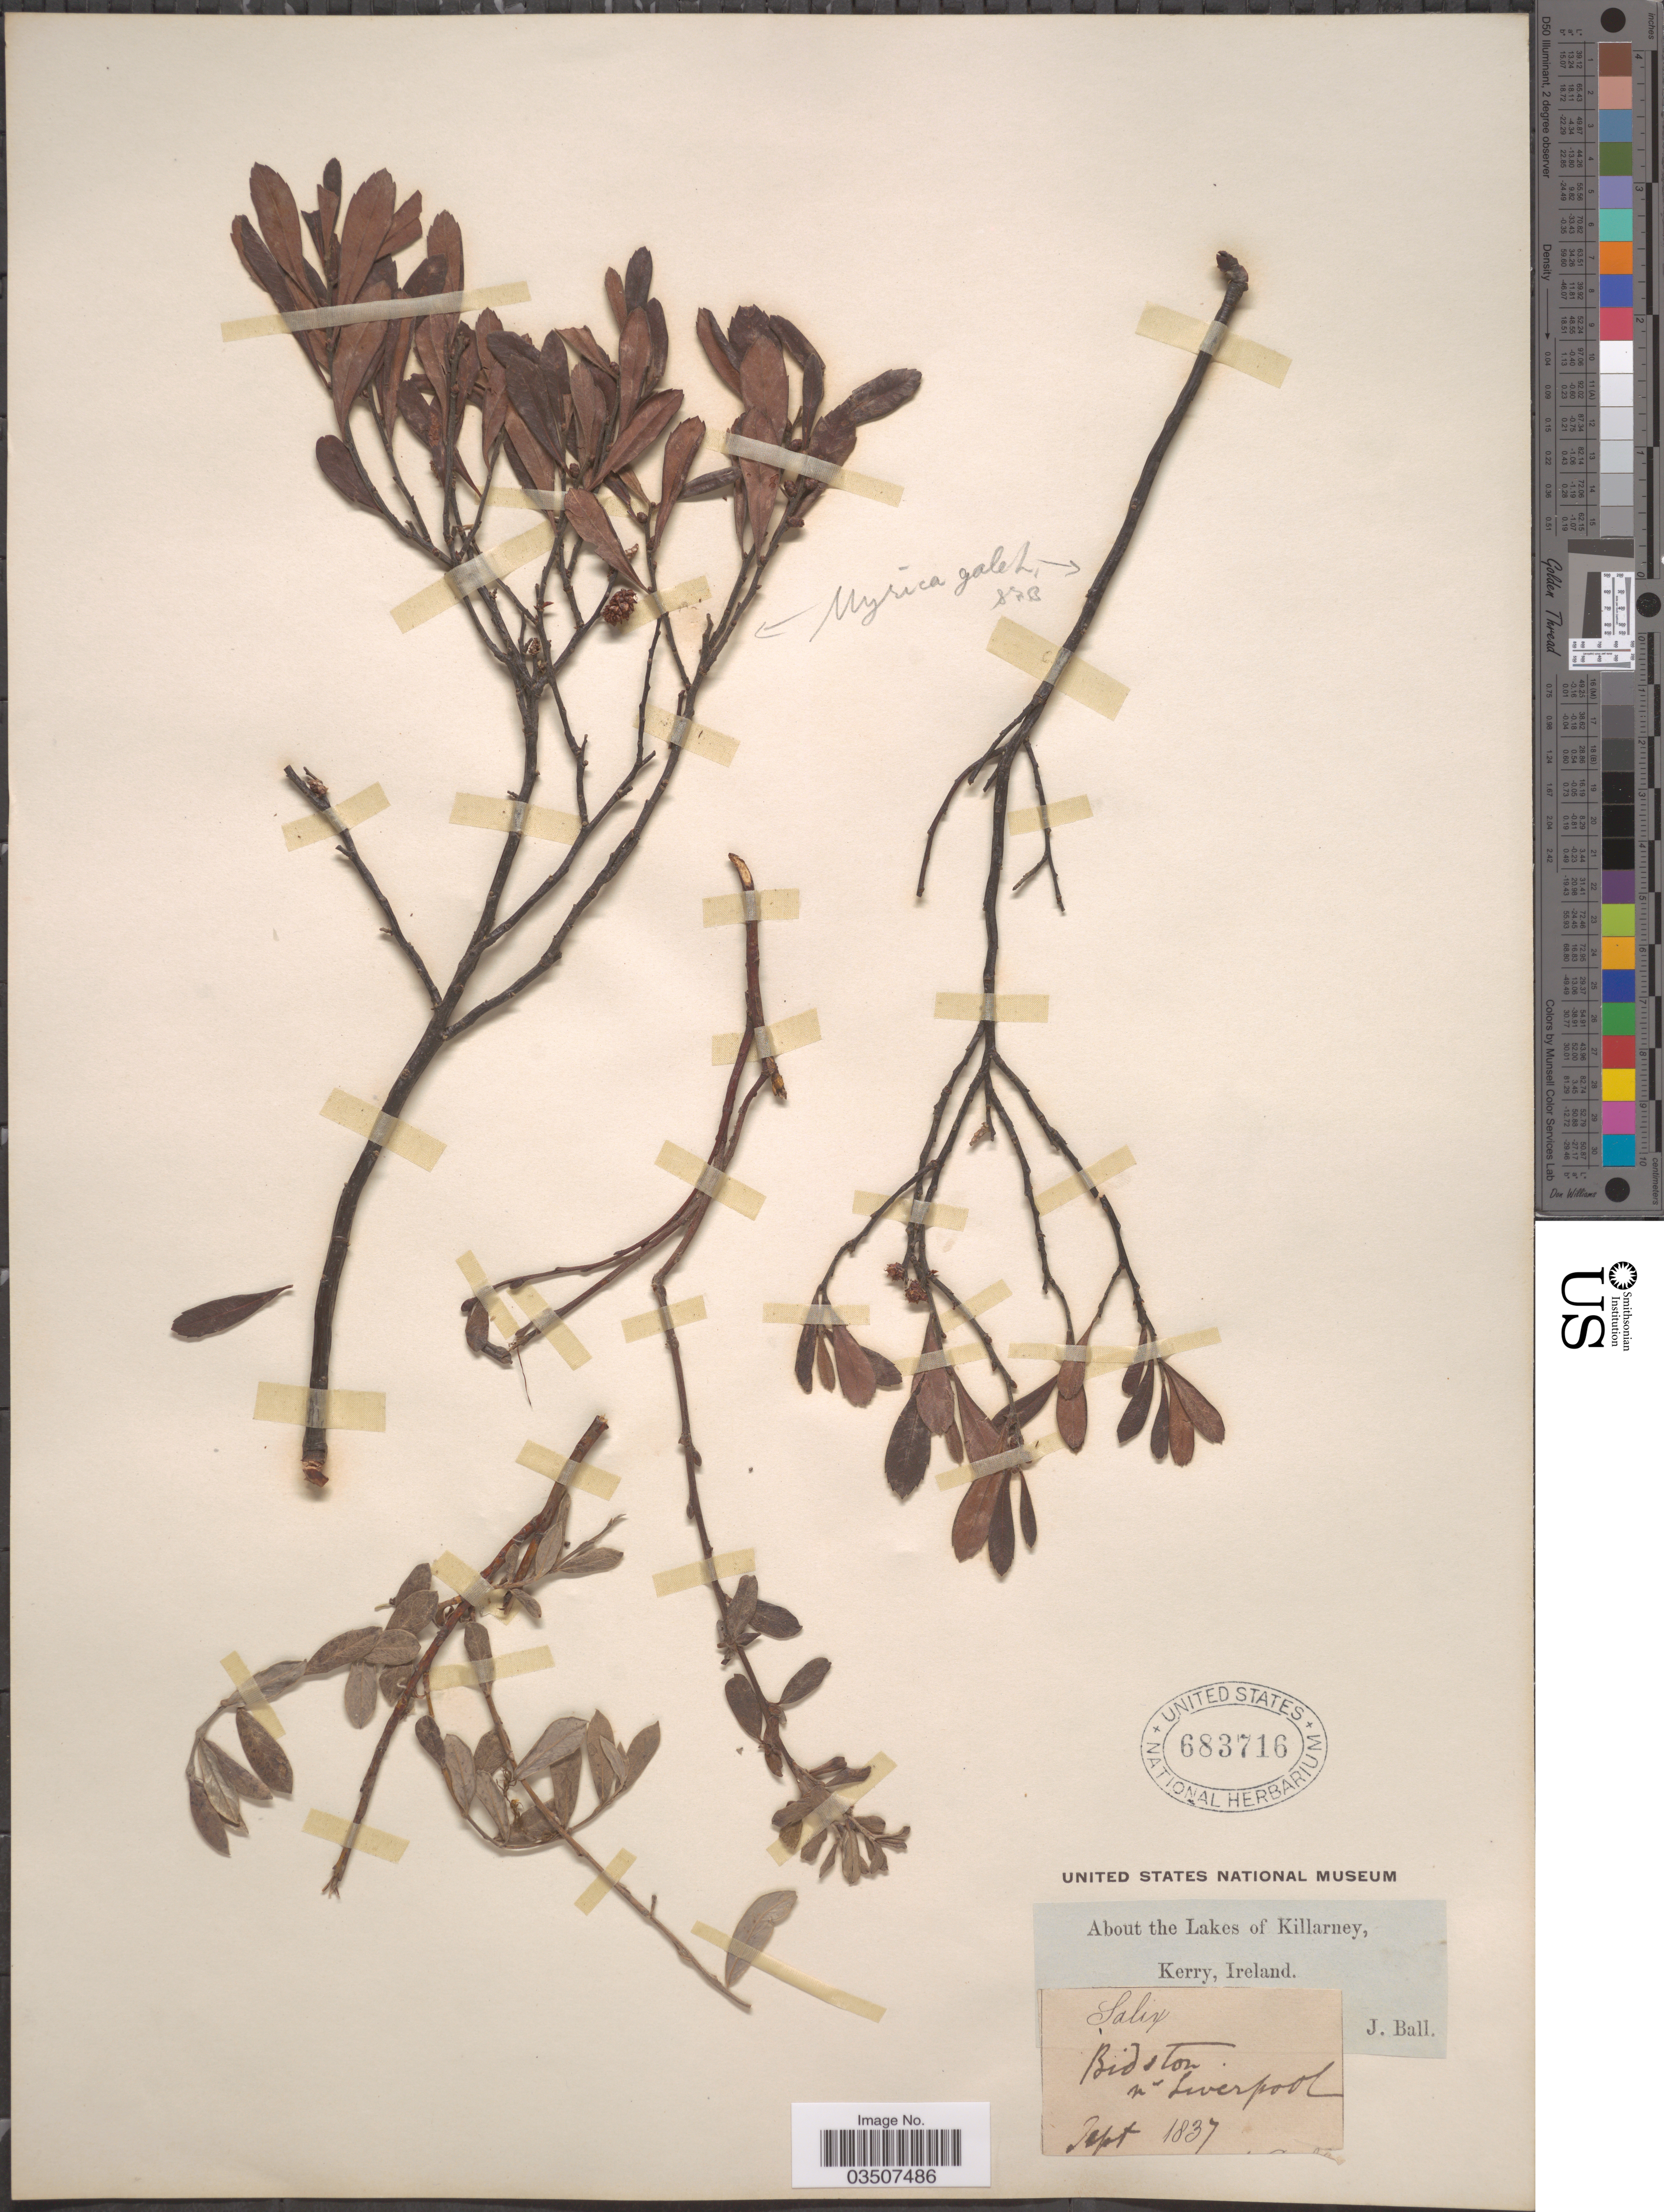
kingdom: Plantae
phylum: Tracheophyta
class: Magnoliopsida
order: Malpighiales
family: Salicaceae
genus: Salix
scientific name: Salix cordata x S. sericea Marshall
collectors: J. Ball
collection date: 1837-09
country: Ireland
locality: About the Lakes of Killarney. Kerry. Bidston nr Liverpool.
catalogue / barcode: US 683716